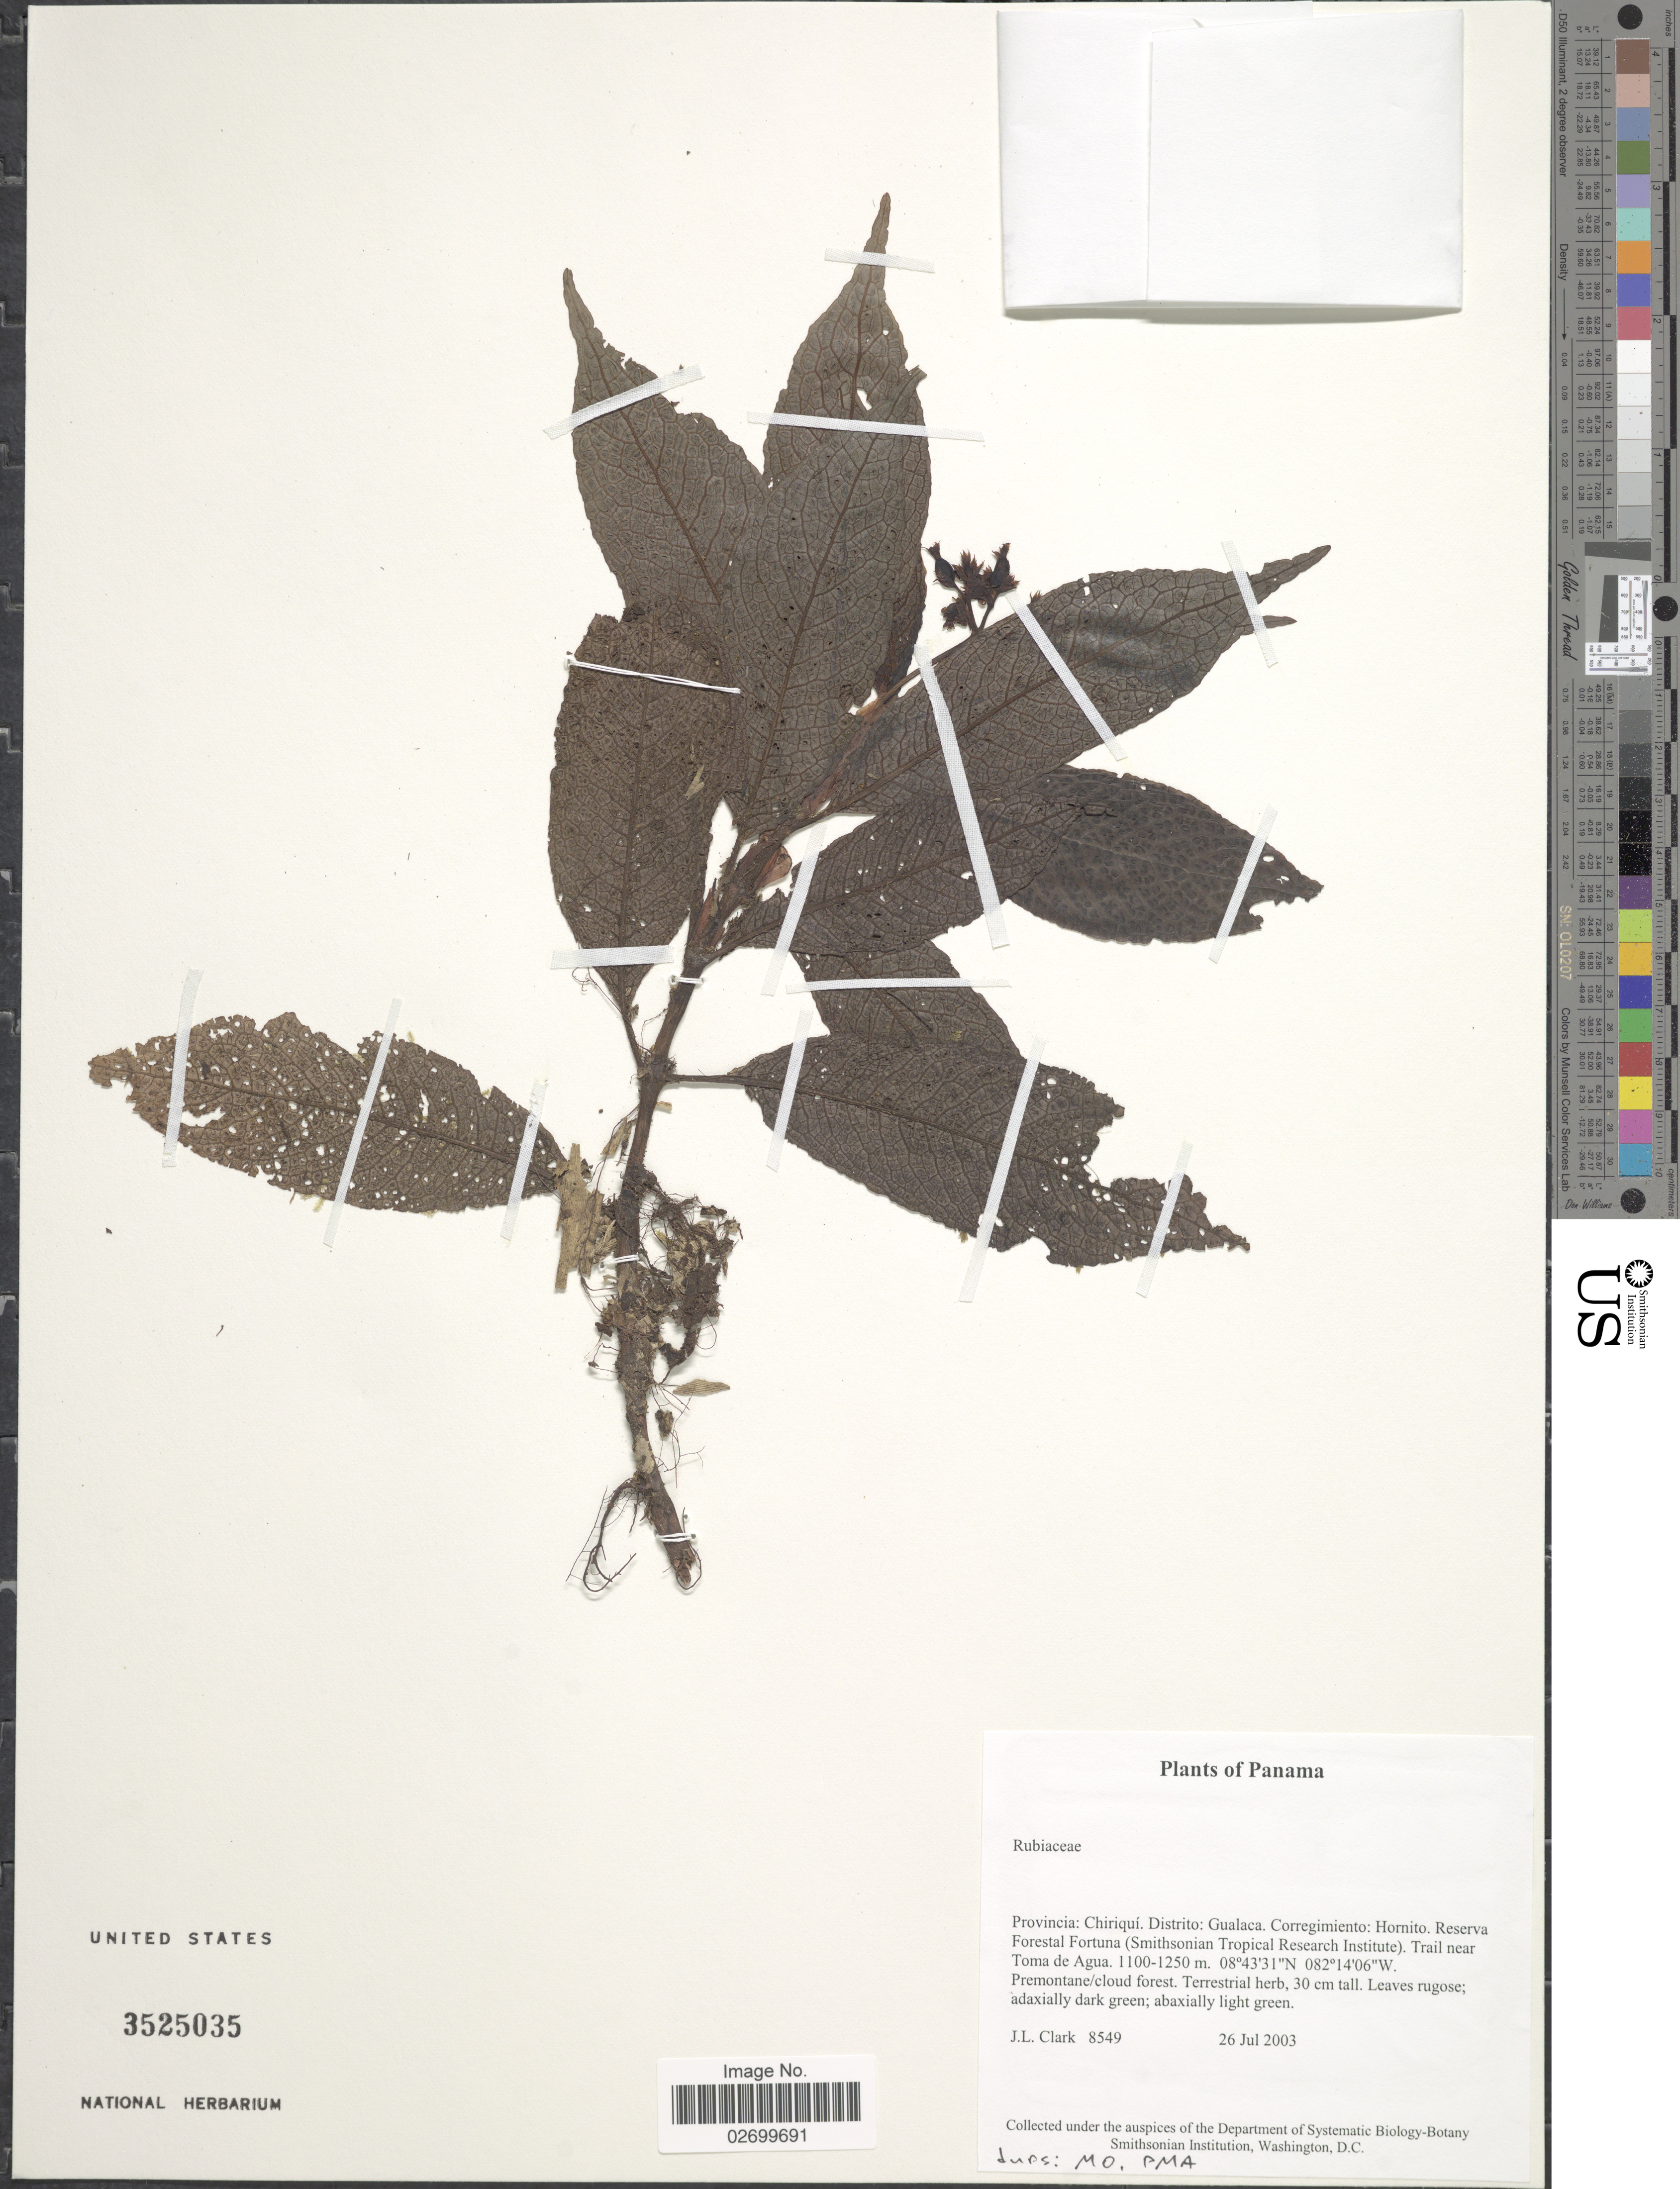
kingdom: Plantae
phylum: Tracheophyta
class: Magnoliopsida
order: Gentianales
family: Rubiaceae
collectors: J. L. Clark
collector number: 8549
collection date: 2003-07-26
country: Panama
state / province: Chiriqui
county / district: Gualaca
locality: Distrito: Gualaca. Corregimiento: Hornito. Reserva Forestal Fortuna (Smithsonian Tropical Research Institute). Trail near Toma de Agua.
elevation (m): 1100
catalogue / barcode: US 3525035